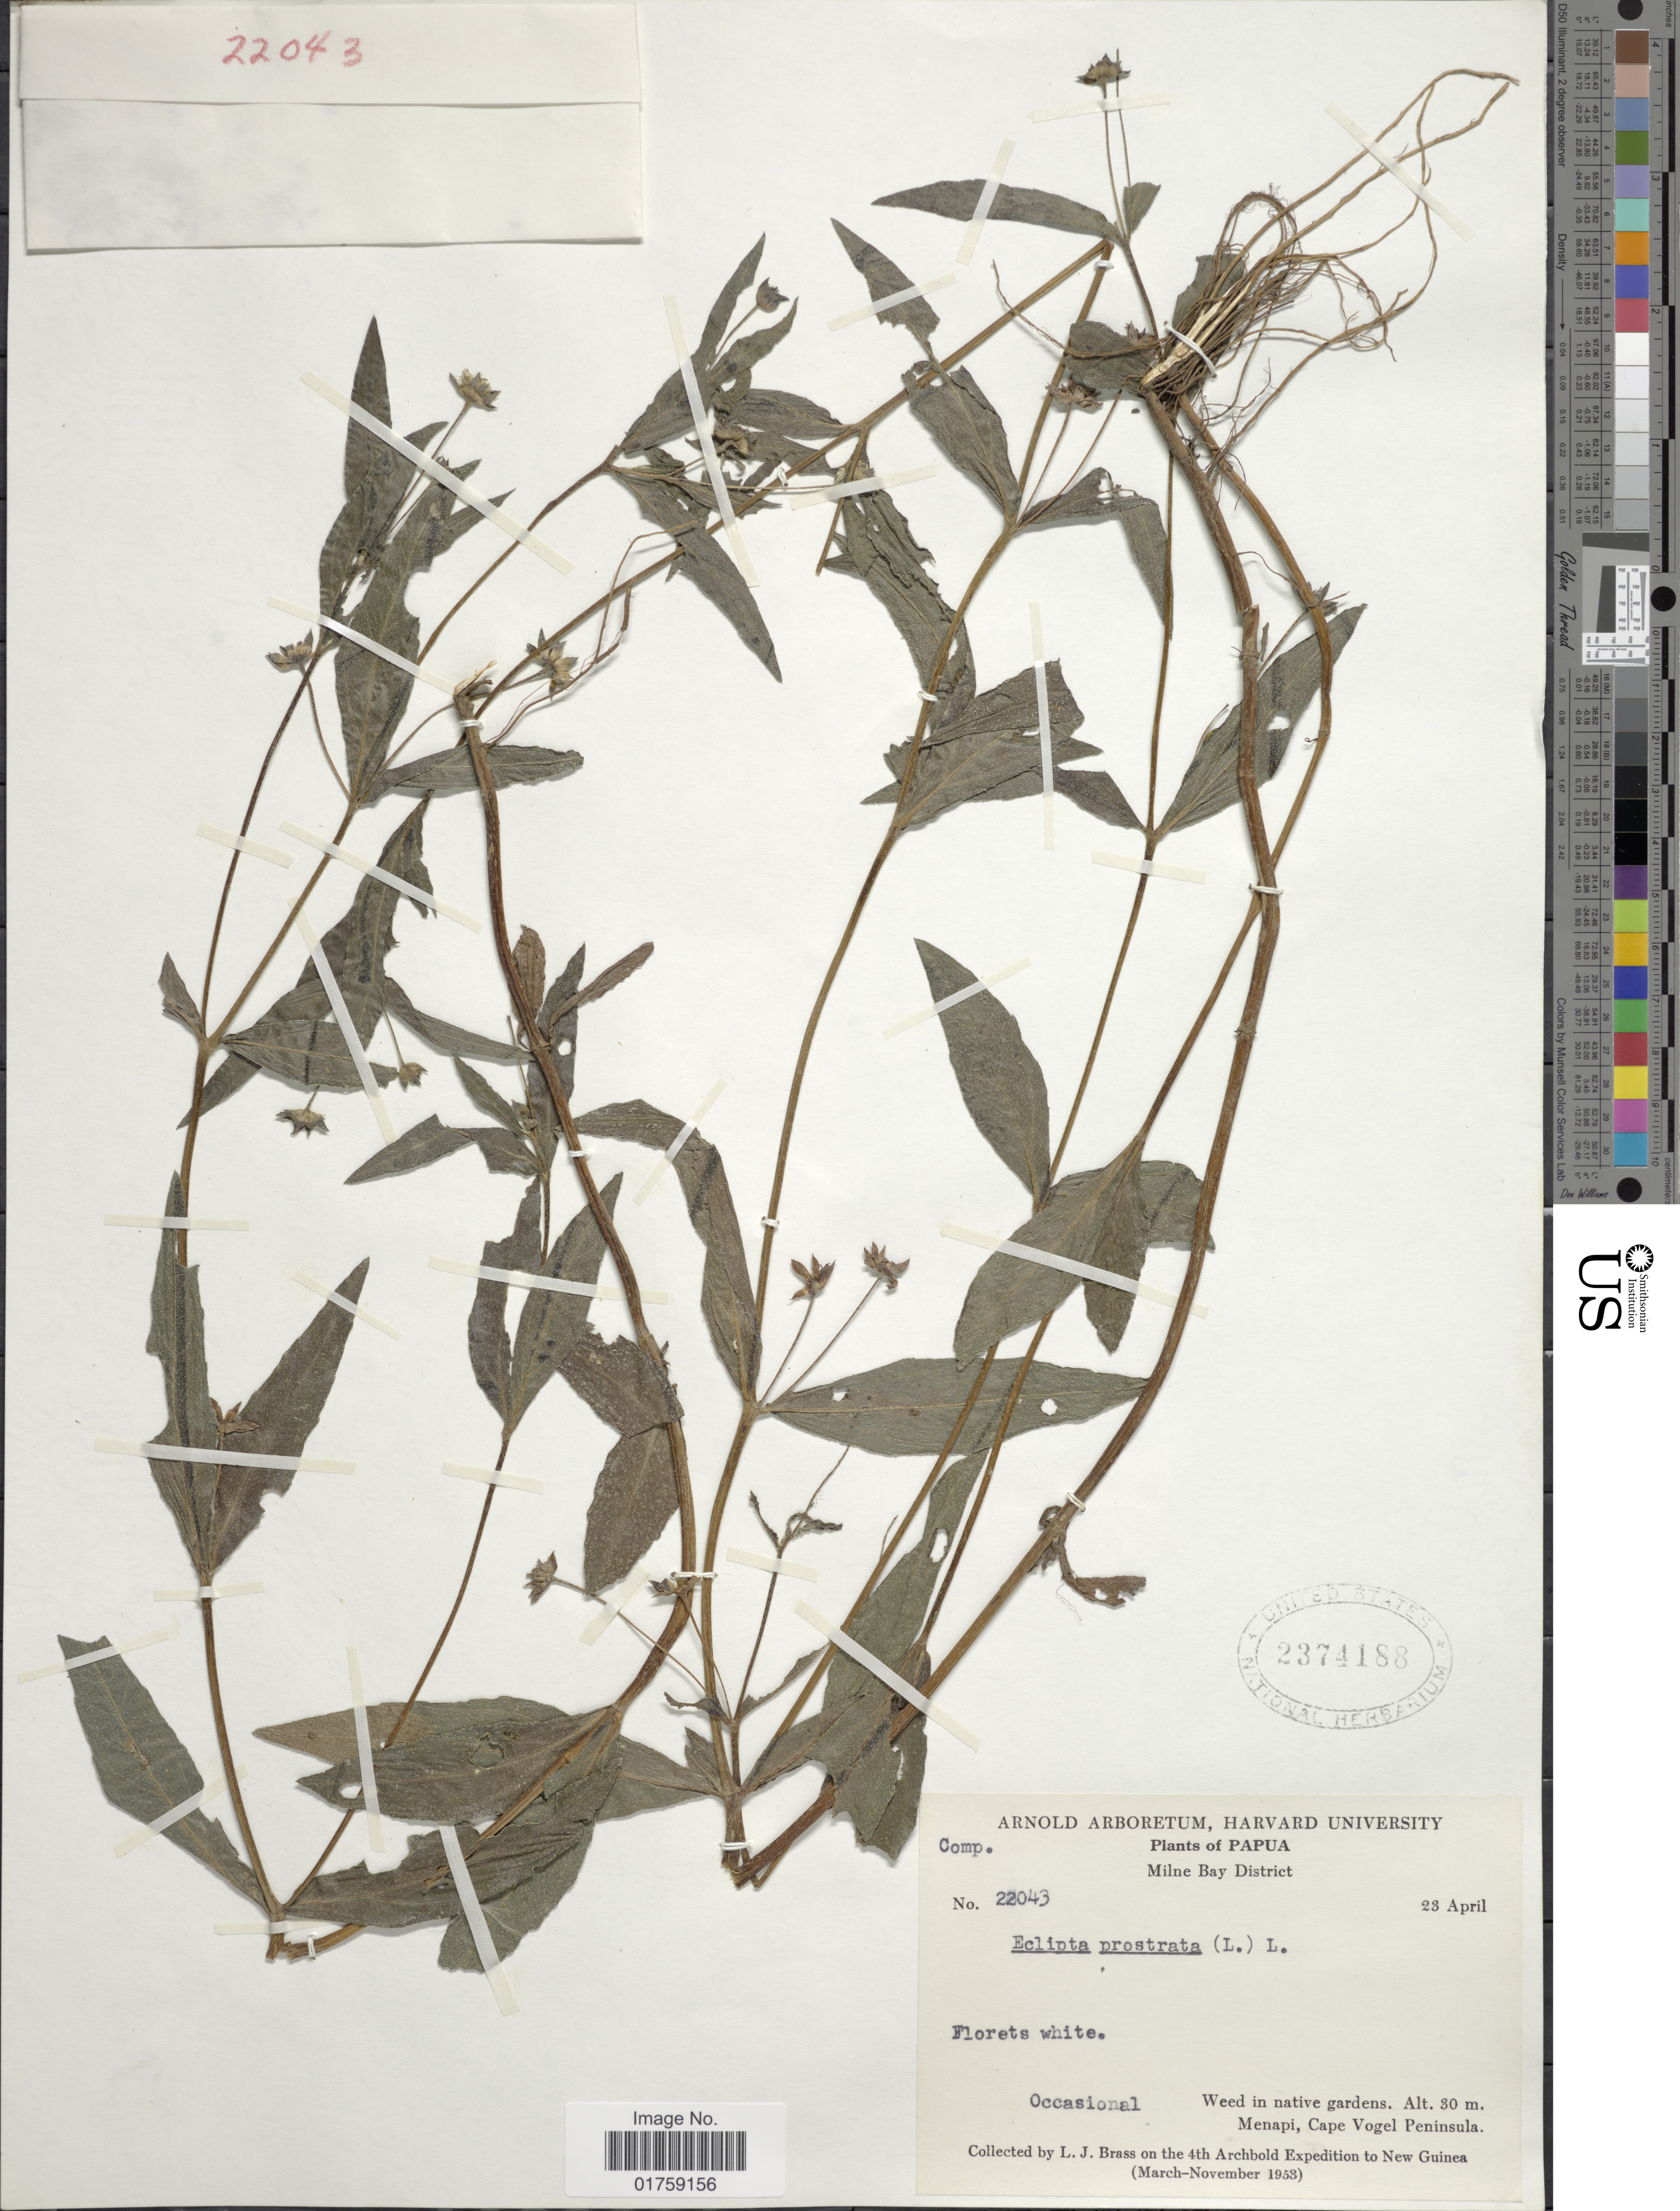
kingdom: Plantae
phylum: Tracheophyta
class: Magnoliopsida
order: Asterales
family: Asteraceae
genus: Eclipta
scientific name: Eclipta prostrata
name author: (L.) L.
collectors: L. J. Brass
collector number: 22043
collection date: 1953-04-23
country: Papua New Guinea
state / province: Milne Bay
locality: Papua. Milne Bay District. Weed in native gardens. Menapo, Cape Vogel Peninsula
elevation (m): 30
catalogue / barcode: US 2374188